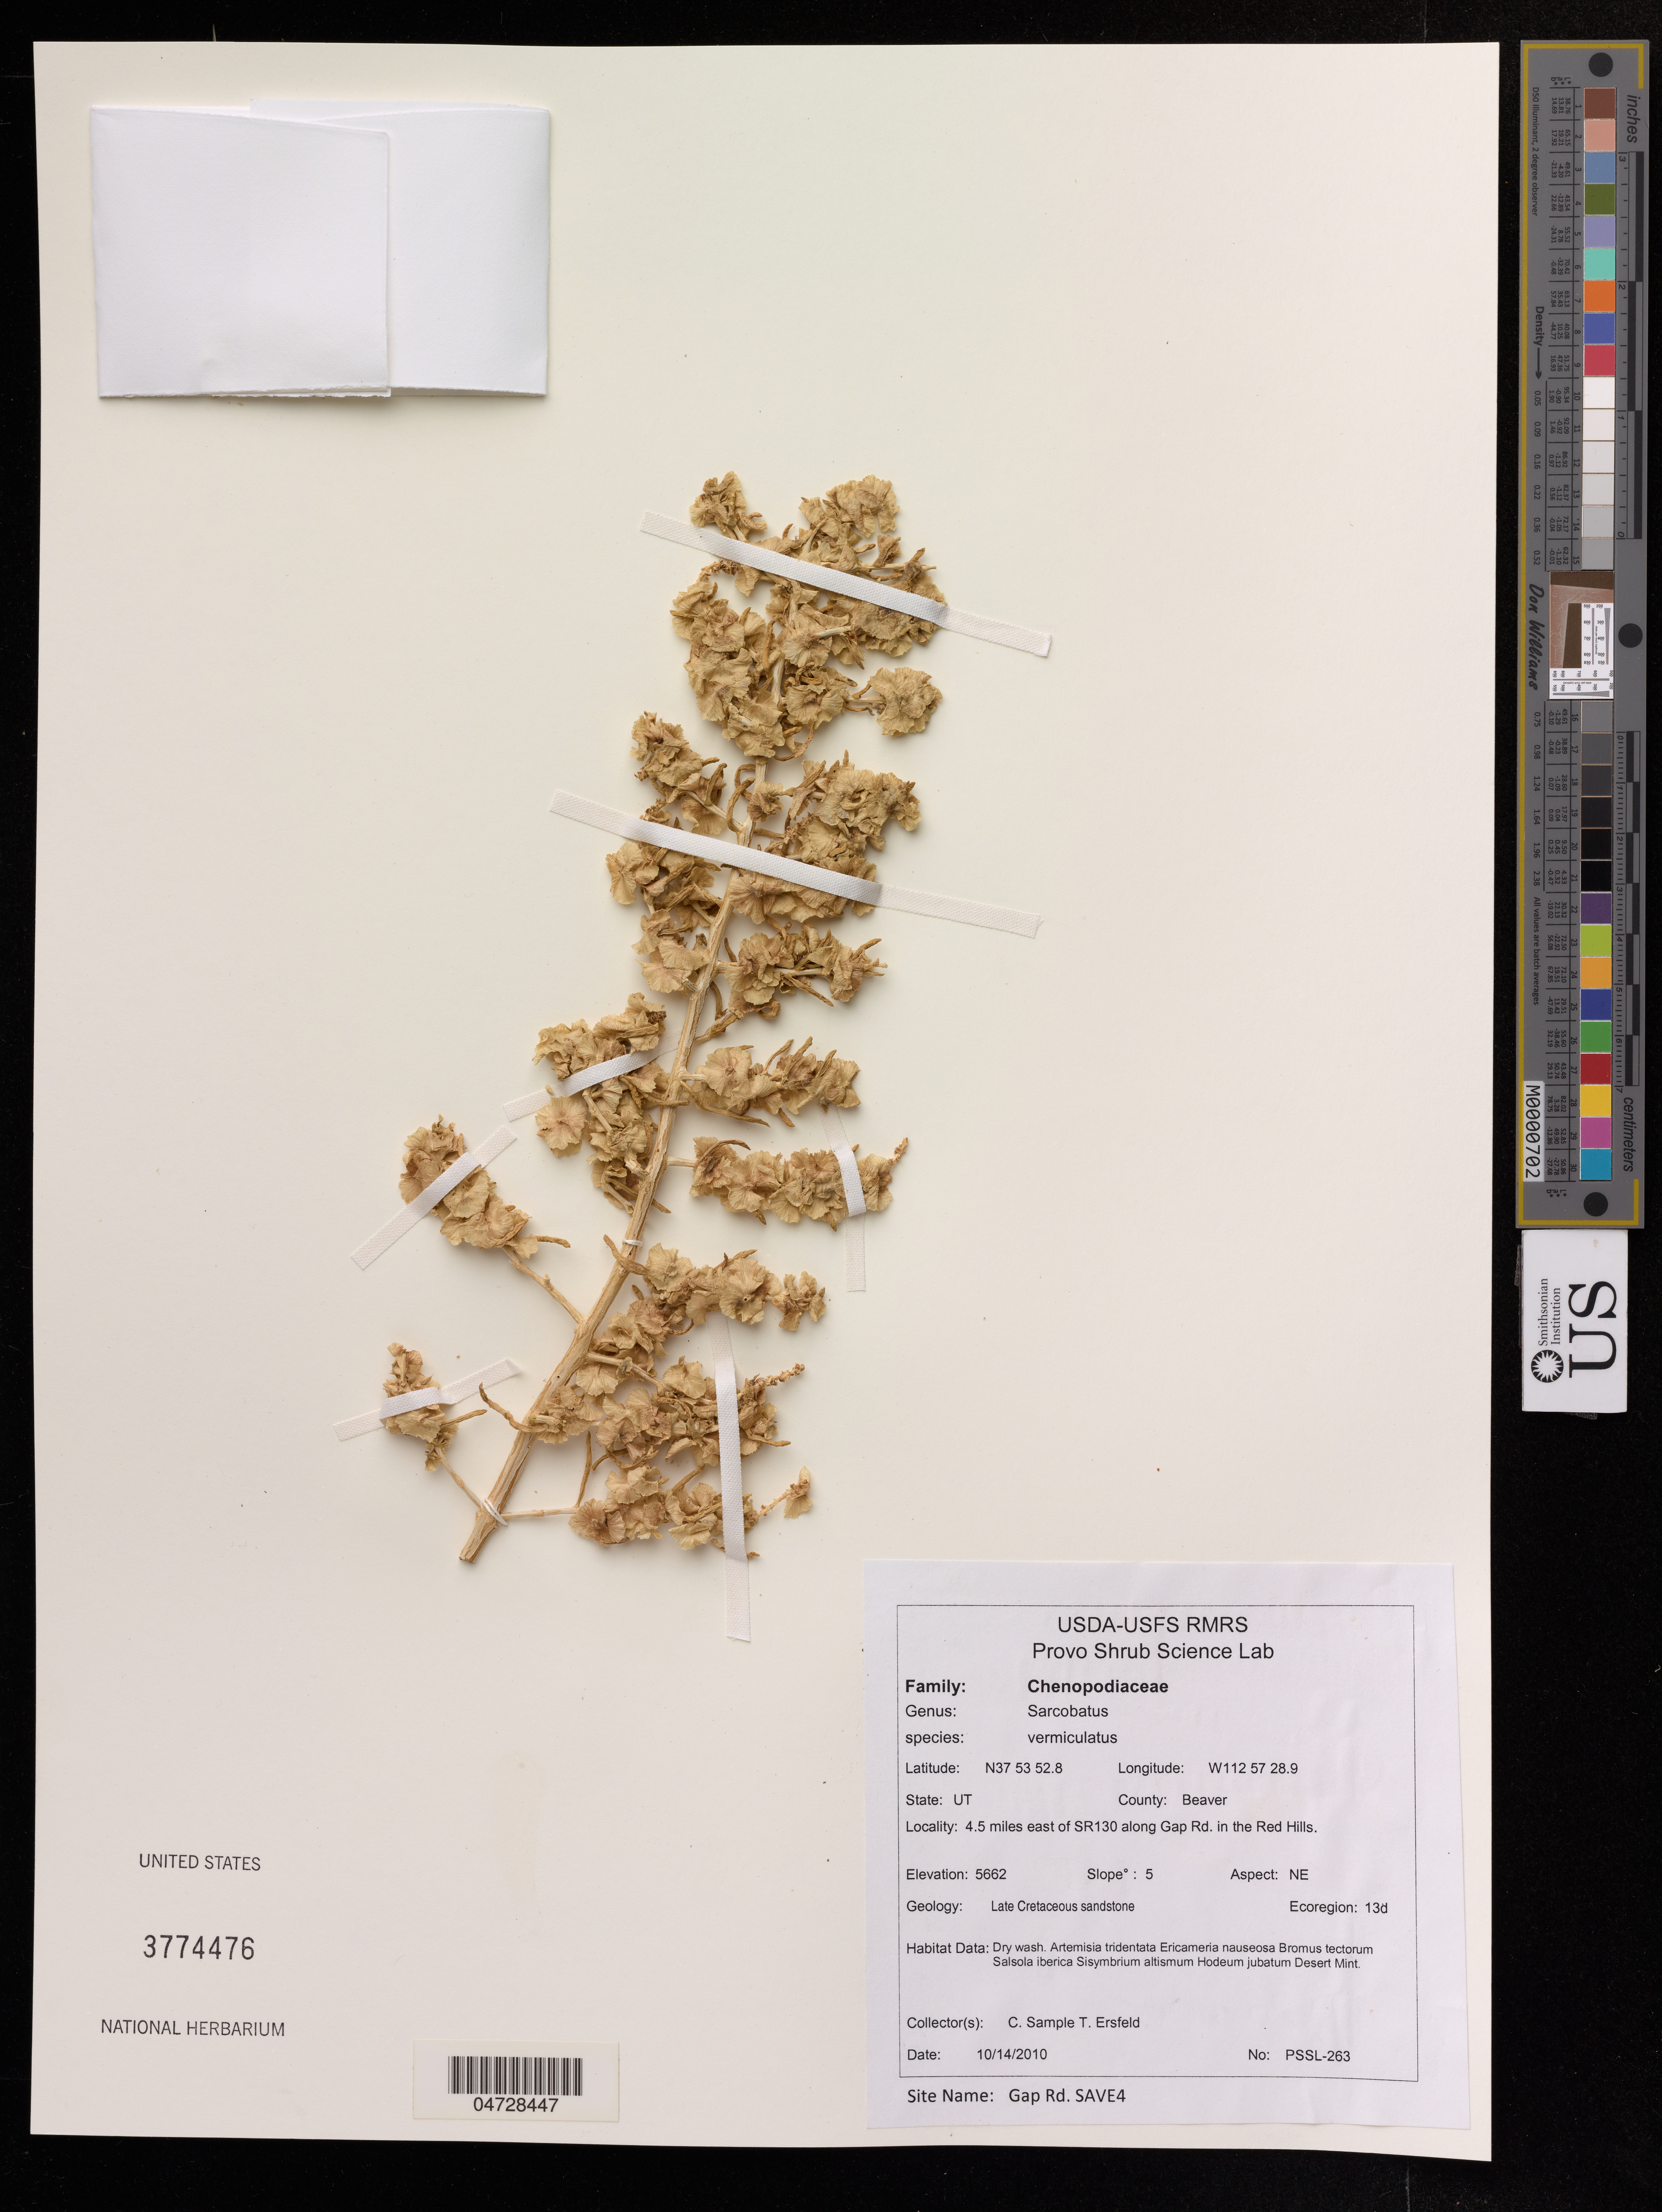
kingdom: Plantae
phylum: Tracheophyta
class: Magnoliopsida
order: Caryophyllales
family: Sarcobataceae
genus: Sarcobatus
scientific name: Sarcobatus vermiculatus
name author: (Hook.) Torr.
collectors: C. Sample & T. Ersfeld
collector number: PSSL-263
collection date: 2010-10-14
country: United States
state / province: Utah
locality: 4.5 miles east of SR130 along Gap Rd. in the Red Hills.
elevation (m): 1726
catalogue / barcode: US 3774476